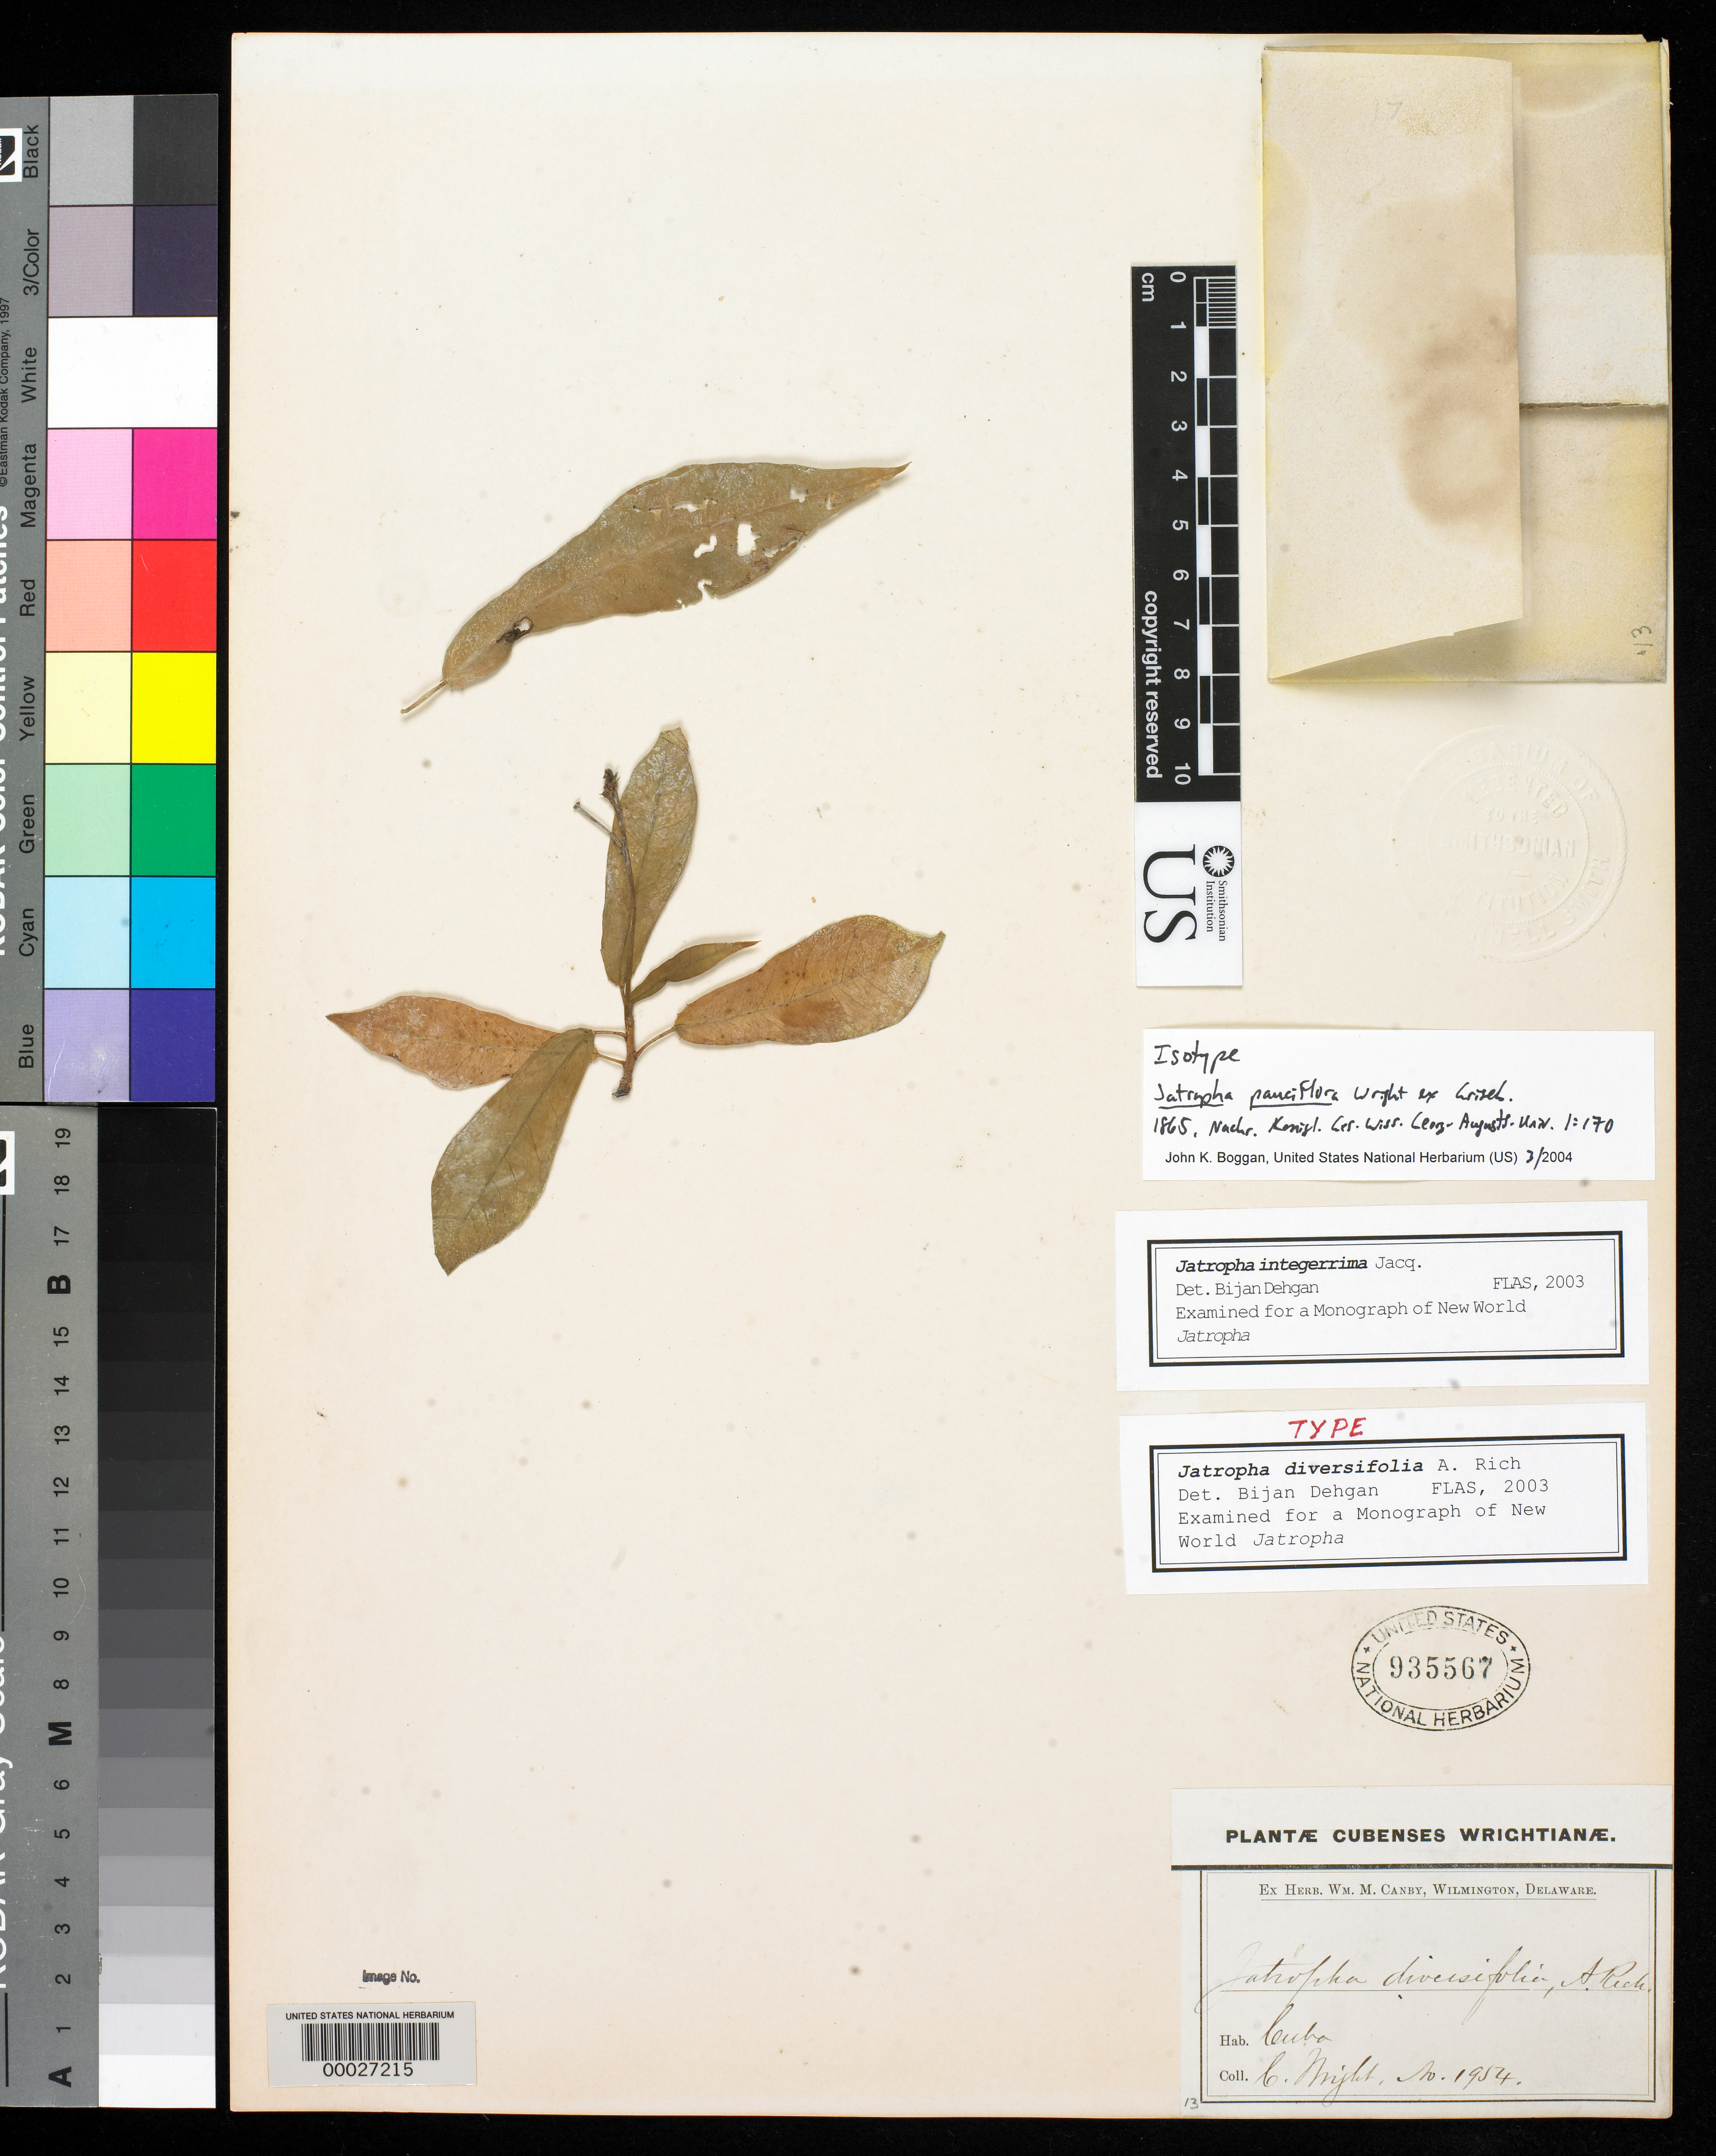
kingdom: Plantae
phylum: Tracheophyta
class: Magnoliopsida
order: Malpighiales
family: Euphorbiaceae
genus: Jatropha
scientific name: Jatropha pauciflora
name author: Griseb.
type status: Isotype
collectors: C. Wright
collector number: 1954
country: Cuba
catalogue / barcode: US 935567